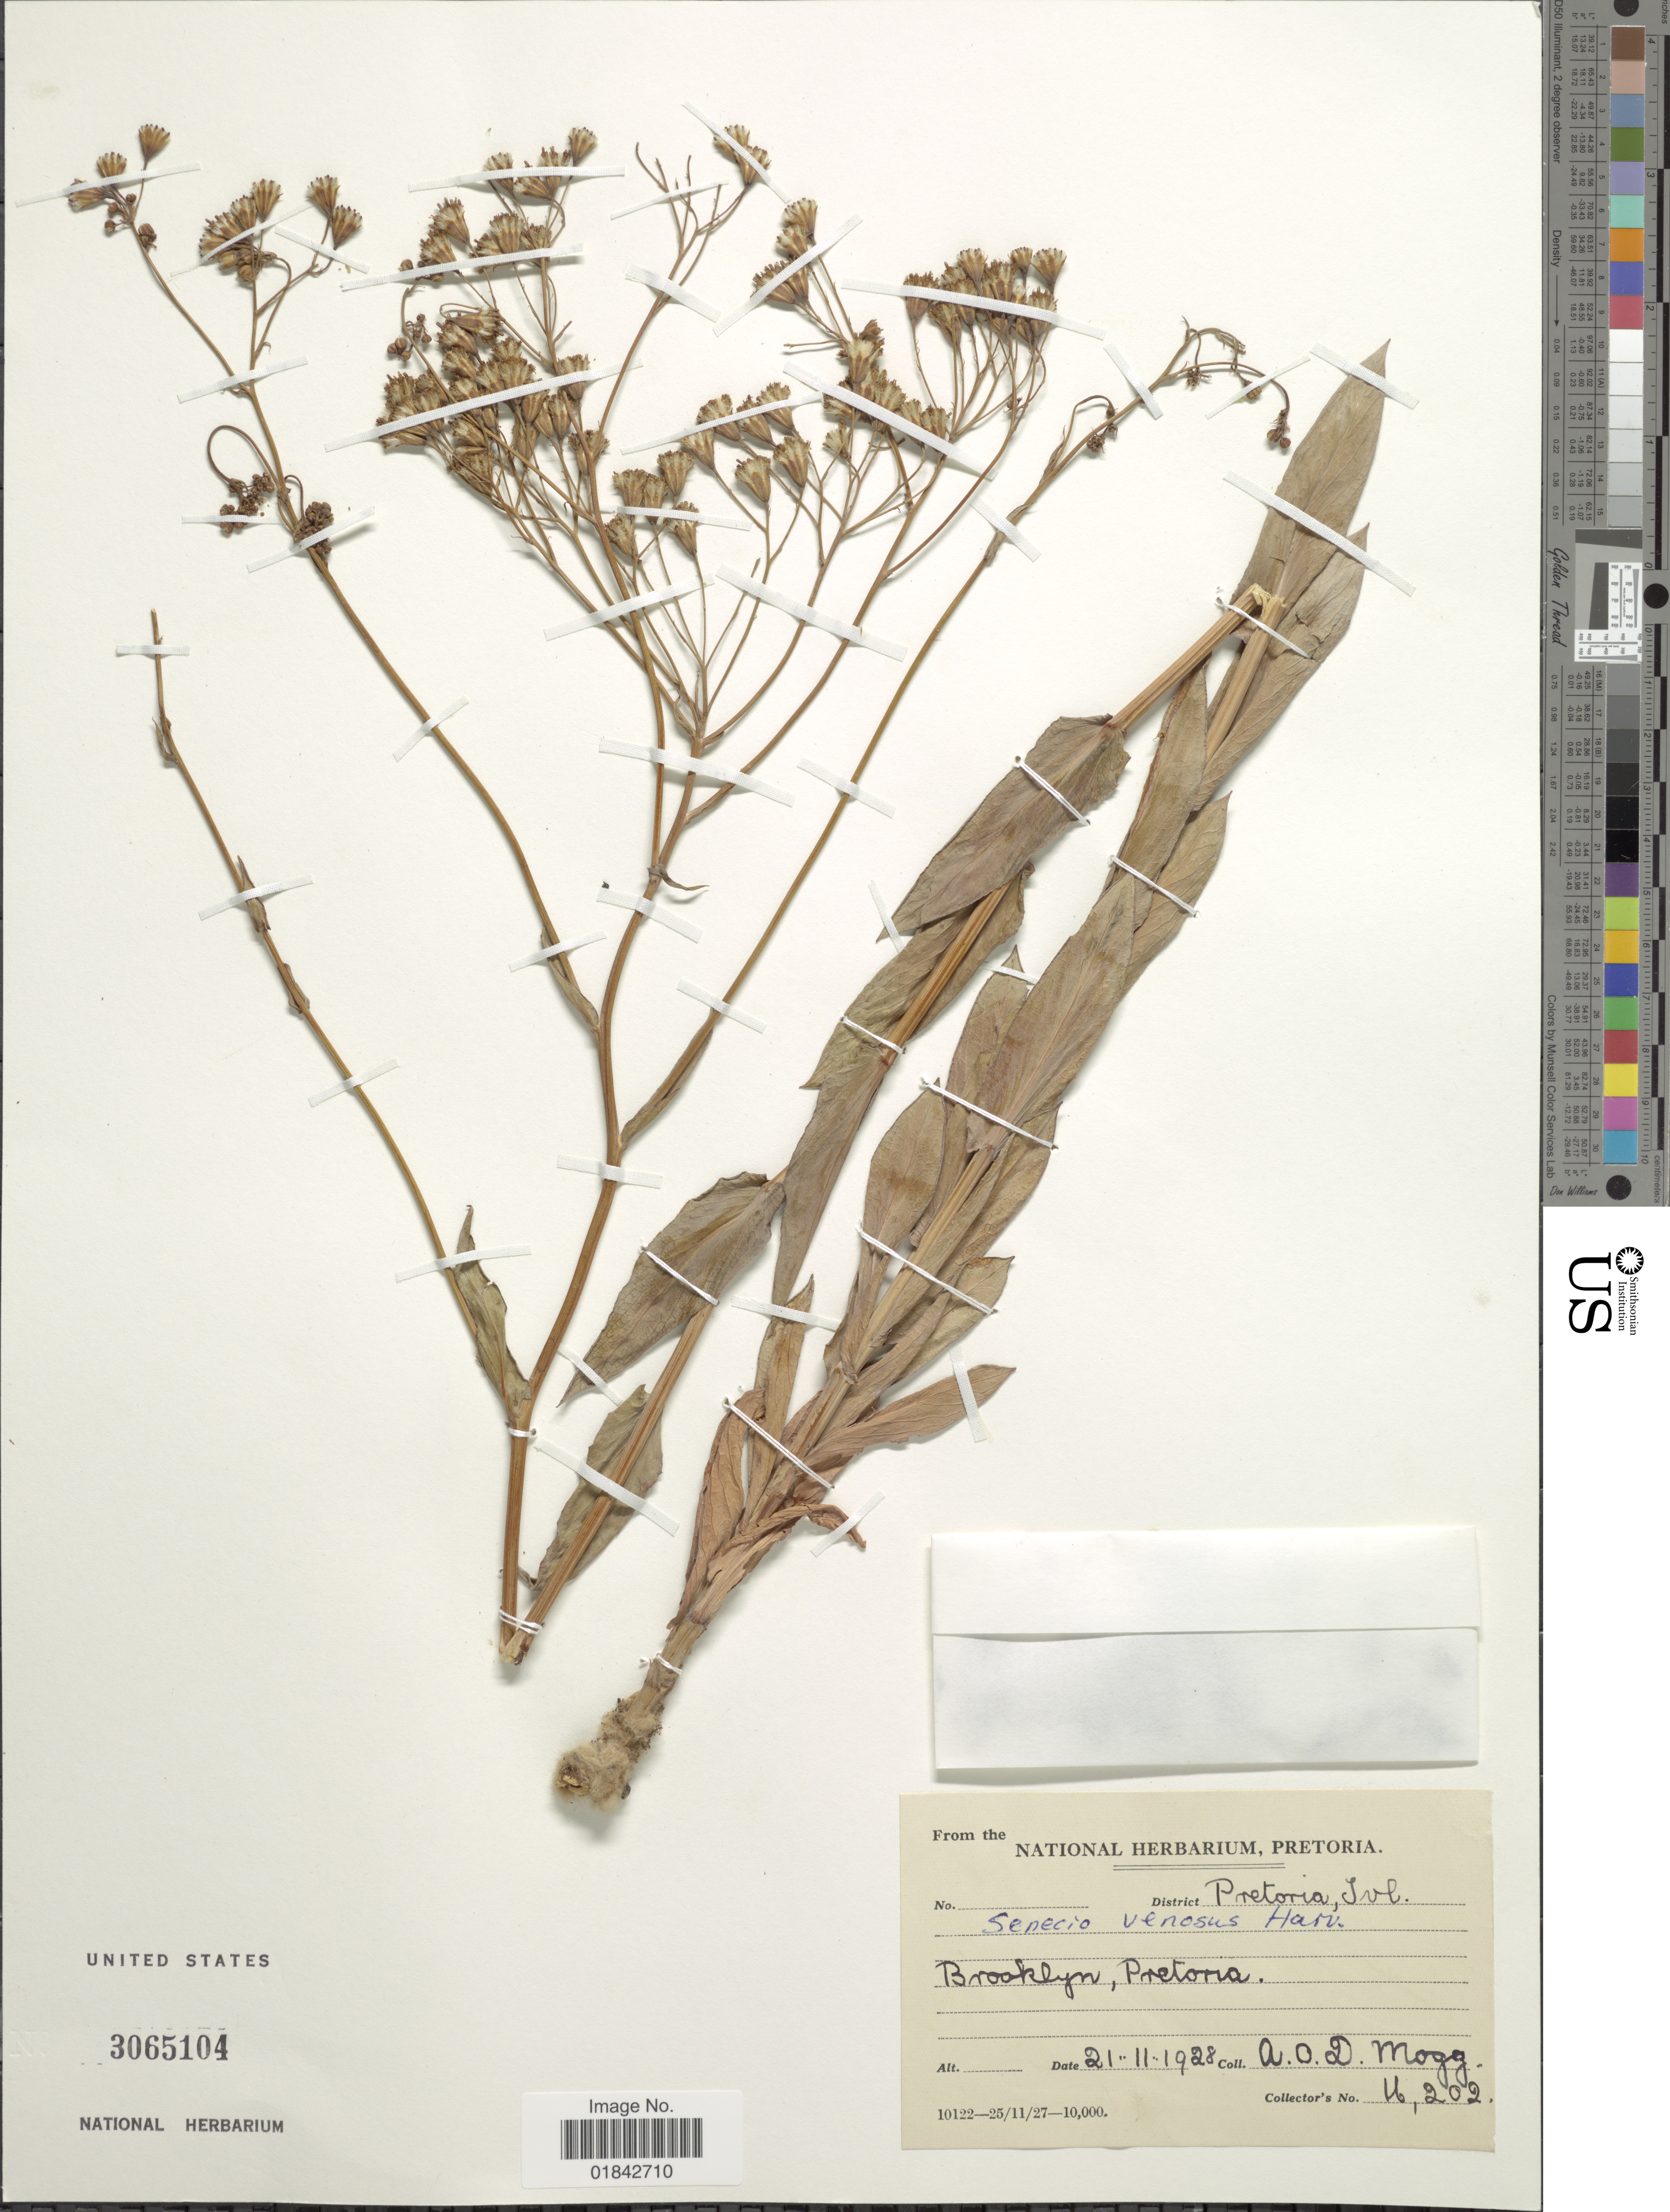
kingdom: Plantae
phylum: Tracheophyta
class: Magnoliopsida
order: Asterales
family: Asteraceae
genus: Senecio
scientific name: Senecio venosus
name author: Harv.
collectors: A. O. Mogg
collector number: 16202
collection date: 1928-11-21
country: South Africa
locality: District Pretoria, Ivl., Brooklyn, Pretoria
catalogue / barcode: US 3065104